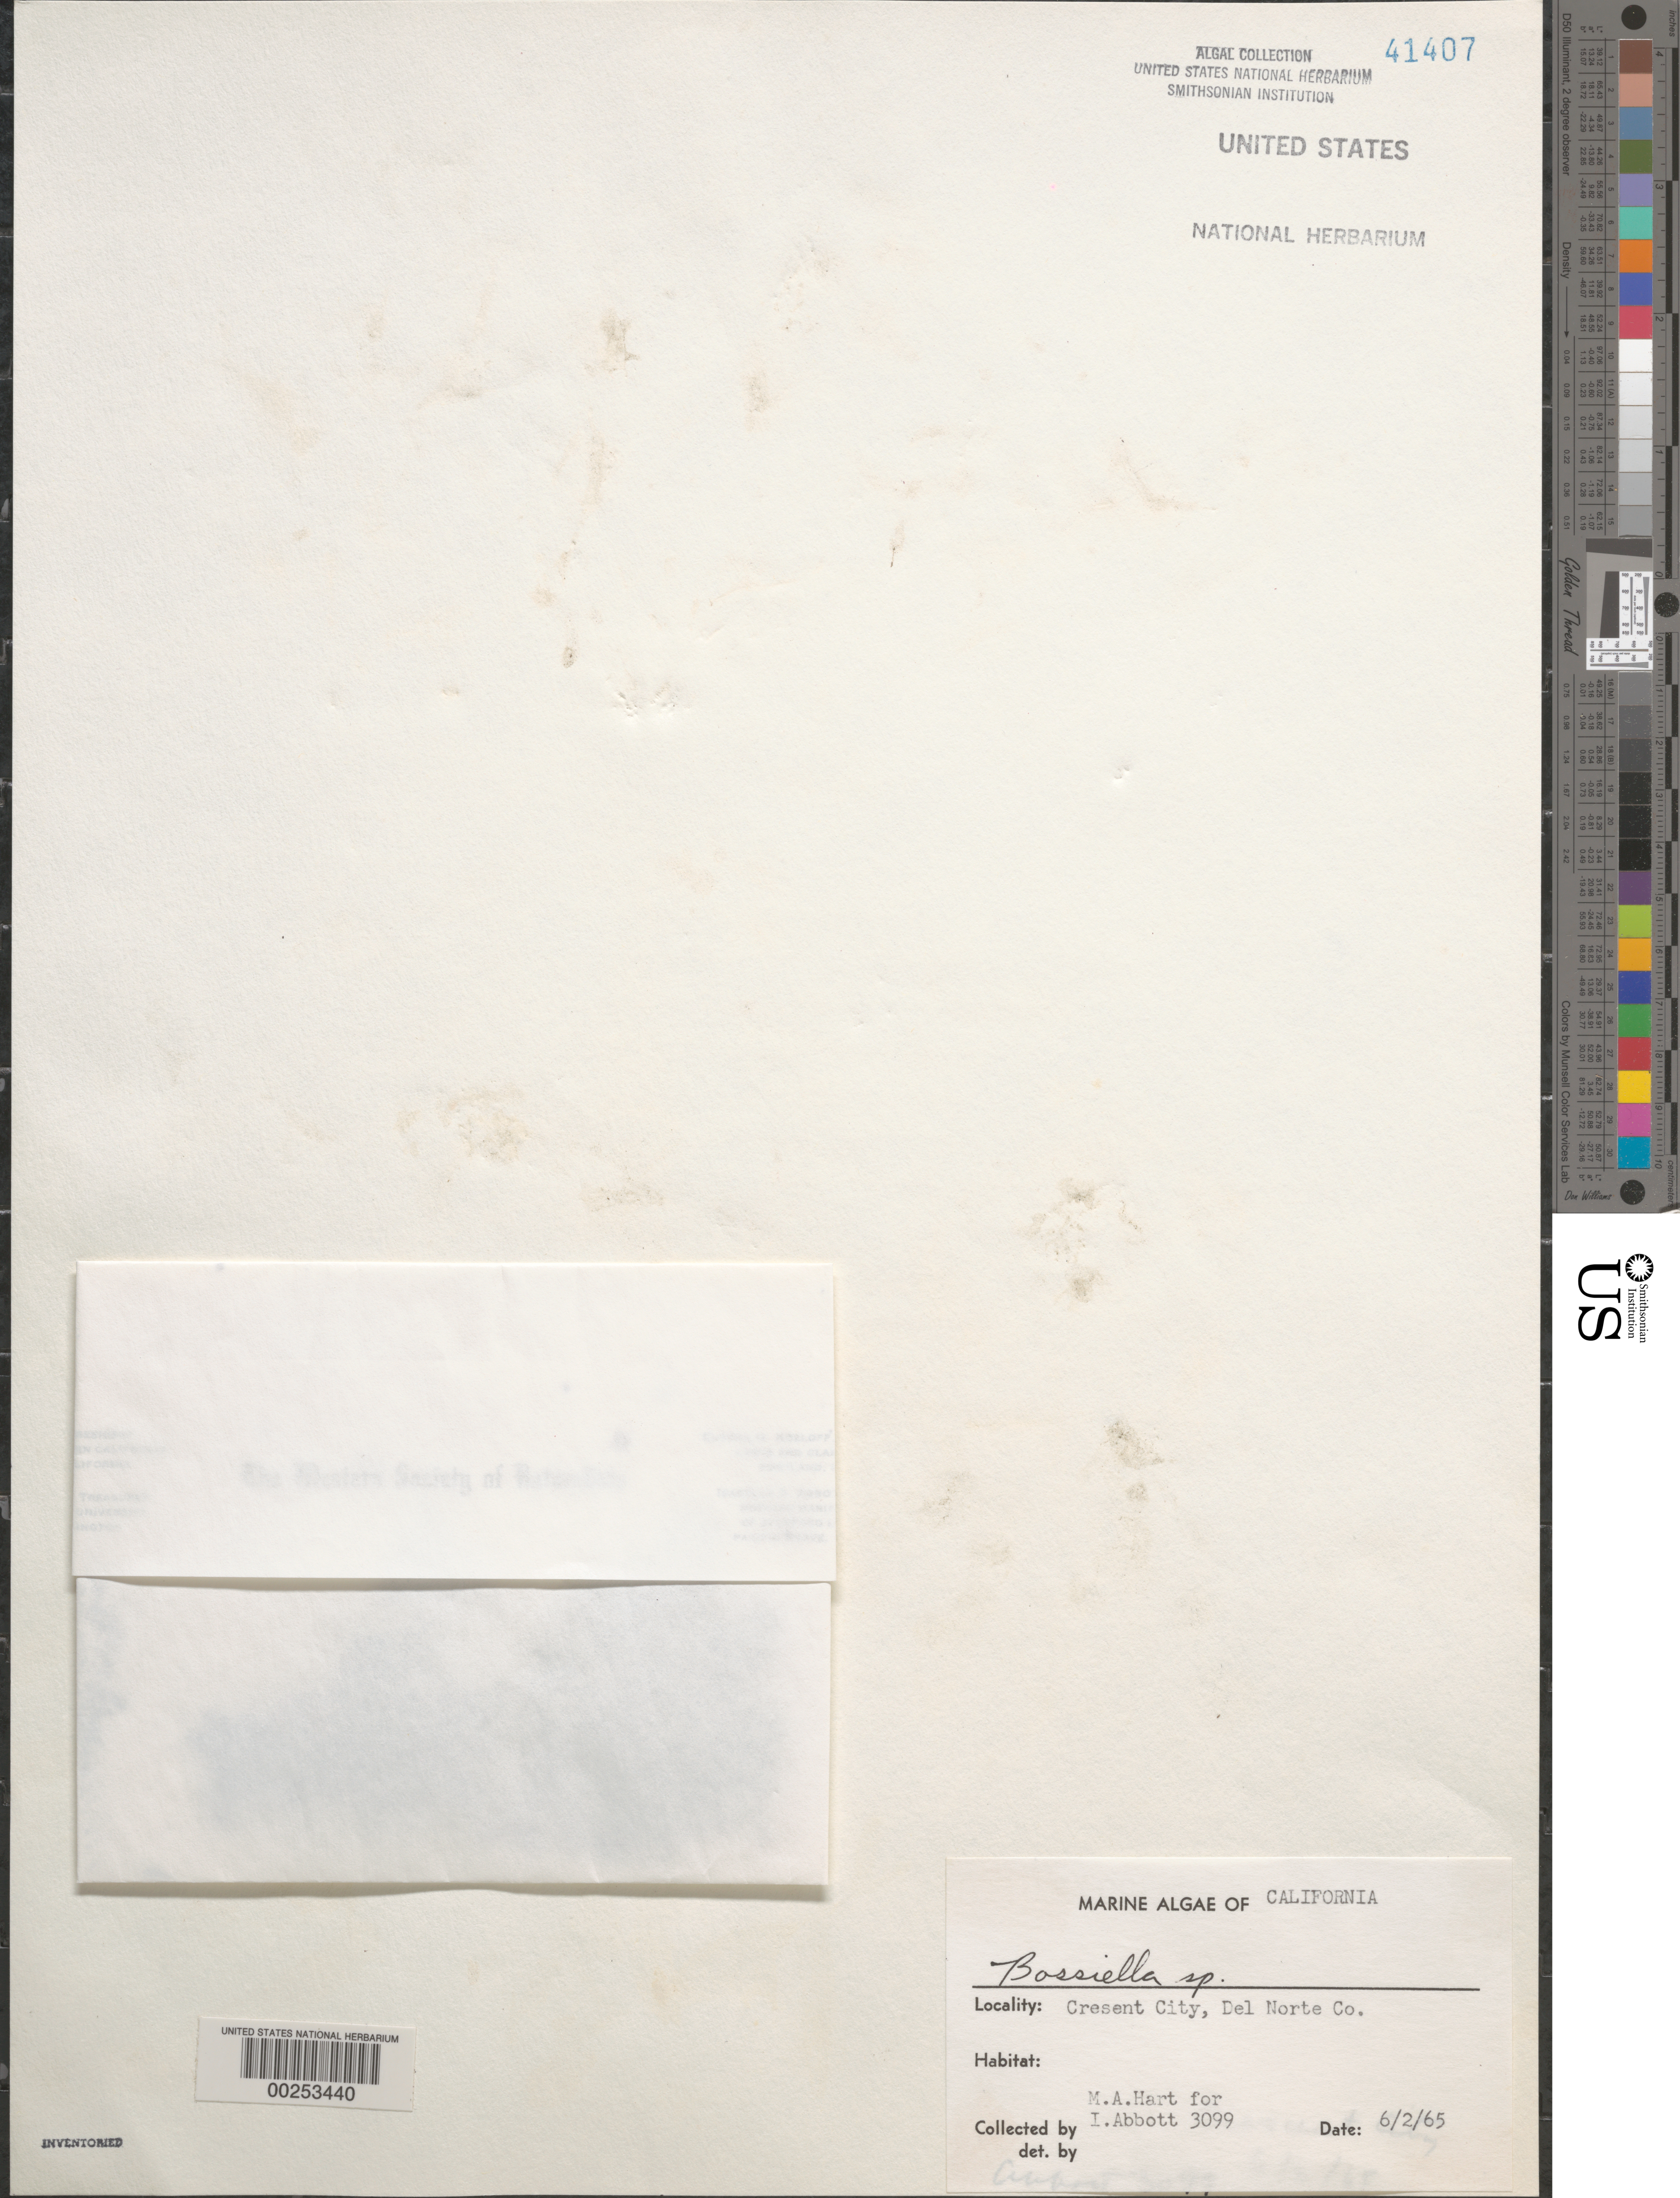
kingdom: Plantae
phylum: Rhodophyta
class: Florideophyceae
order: Corallinales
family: Corallinaceae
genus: Bossiella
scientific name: Bossiella sp.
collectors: M. A. Hart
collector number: IAA 3099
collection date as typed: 02 Jun 1965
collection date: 1965-06-02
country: United States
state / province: California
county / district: Del Norte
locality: Crescent City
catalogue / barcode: US 41407